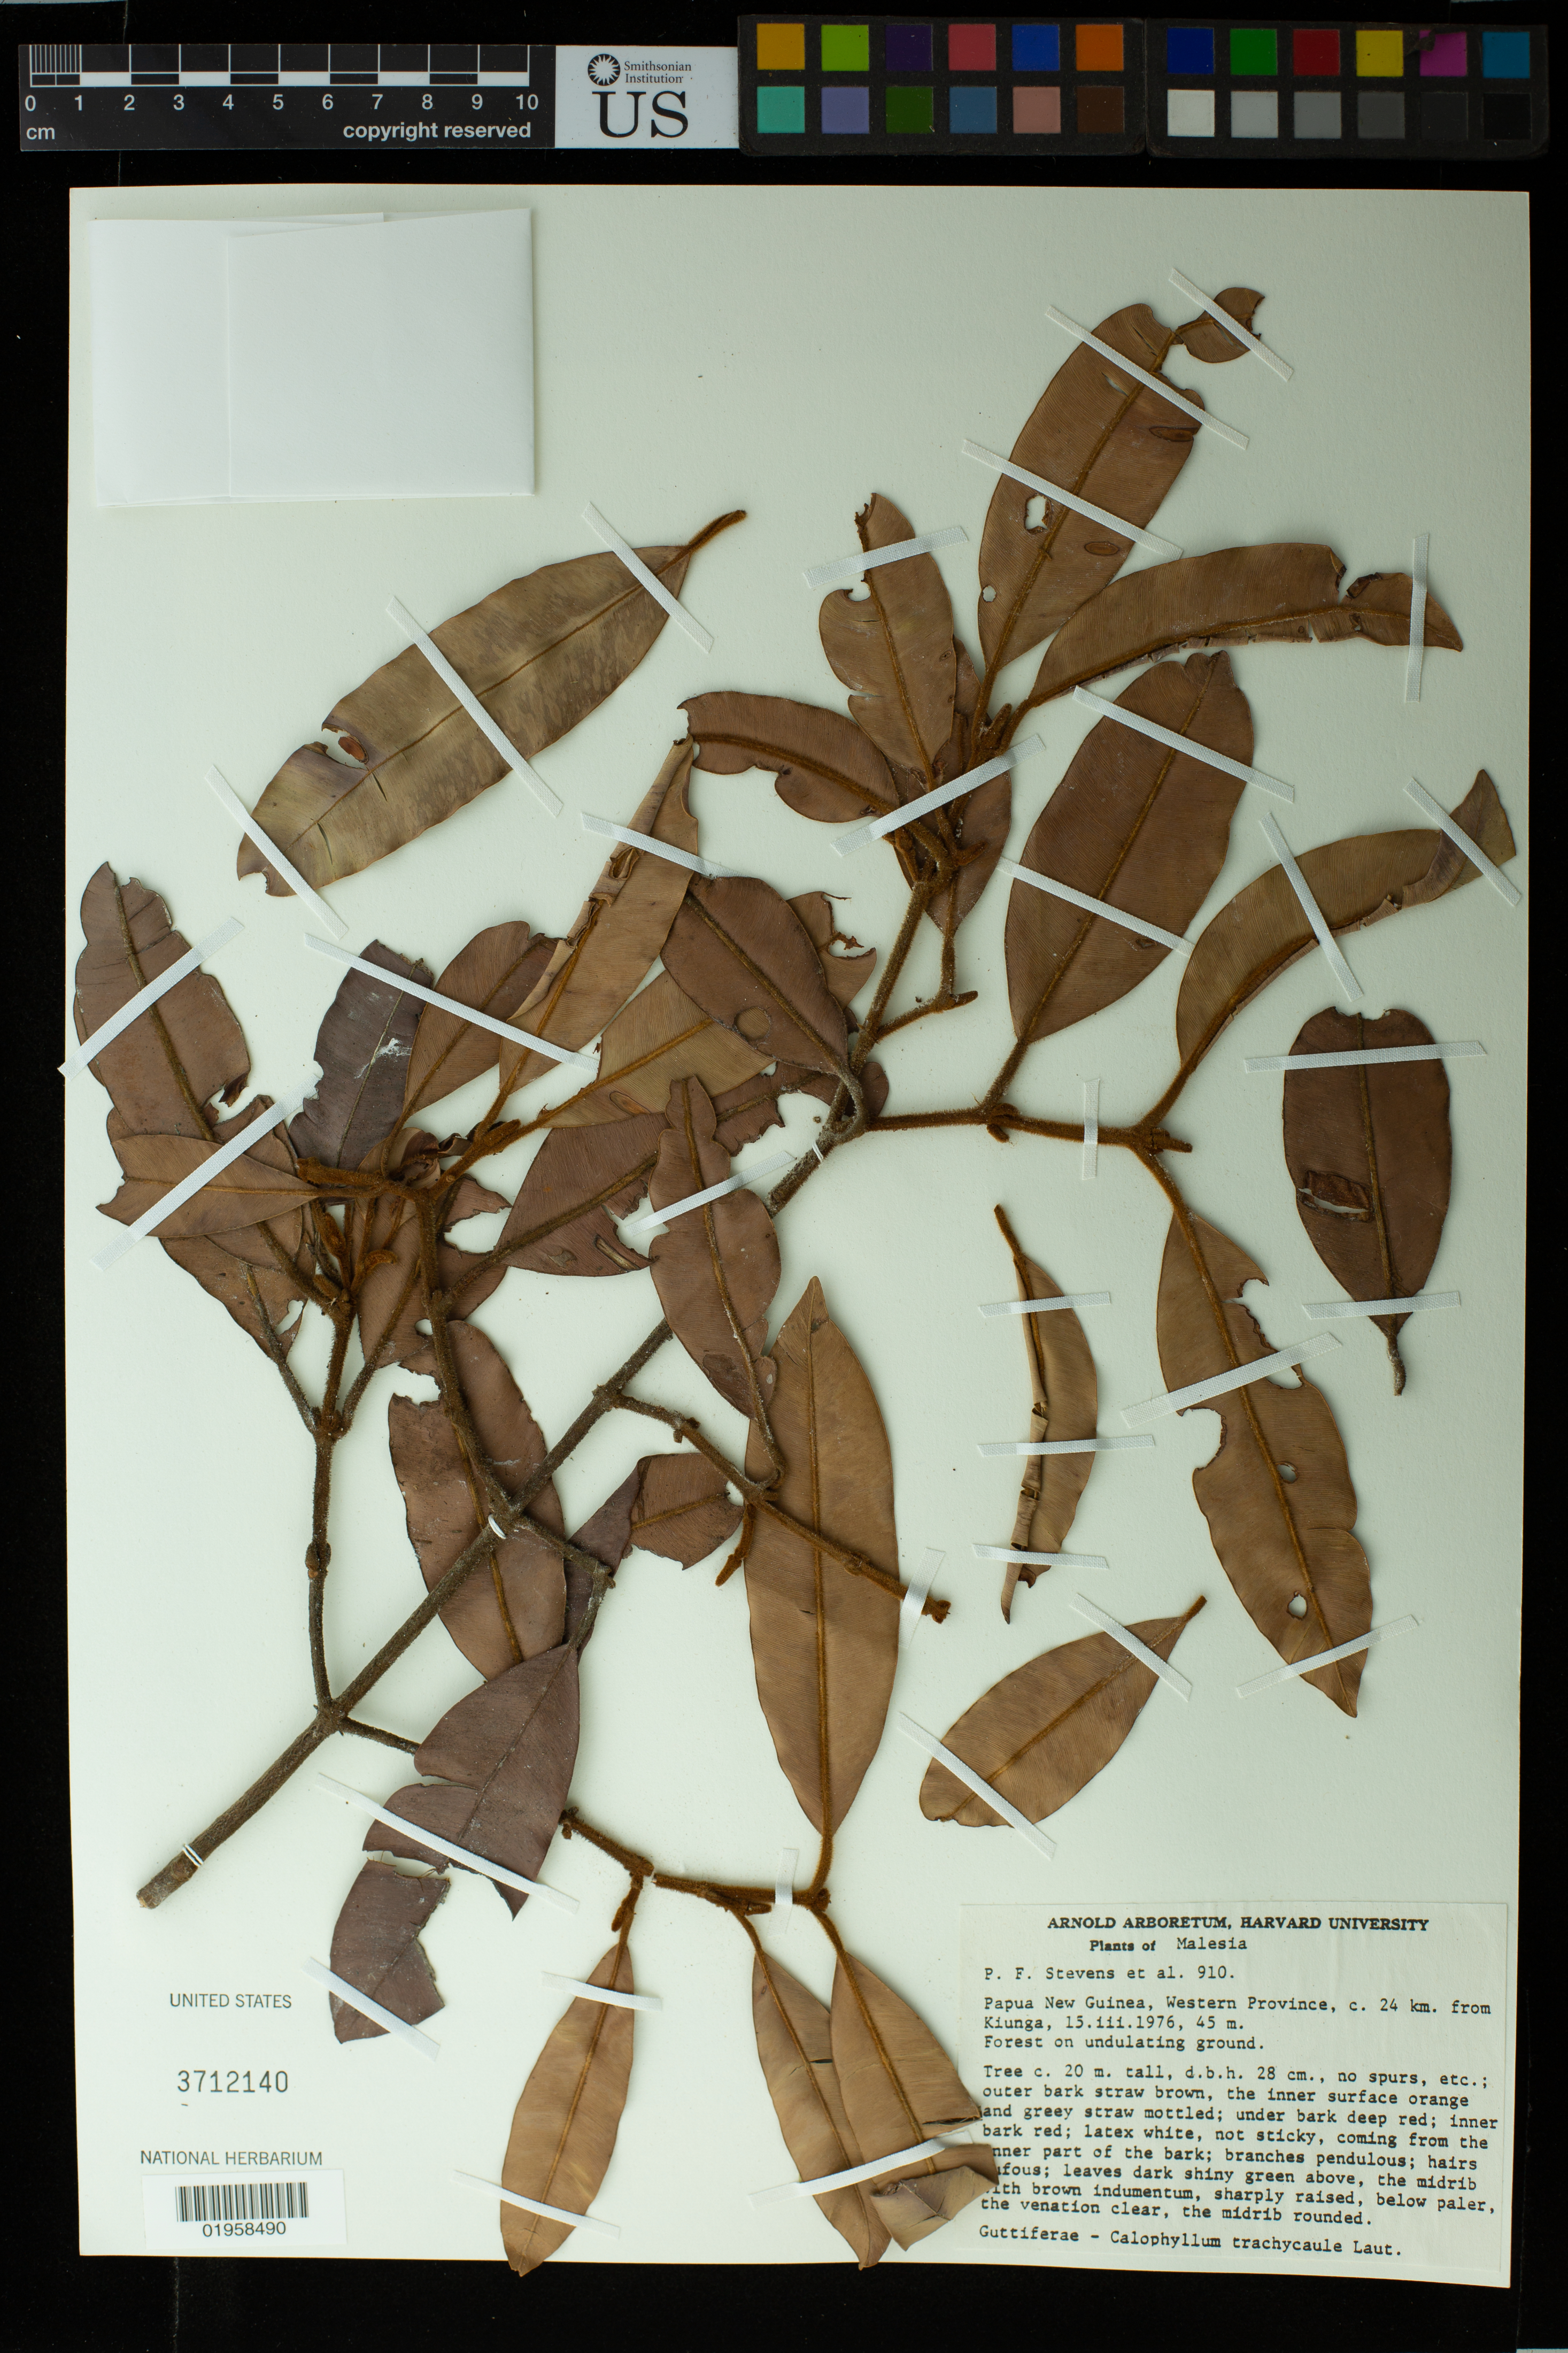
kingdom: Plantae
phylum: Tracheophyta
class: Magnoliopsida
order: Malpighiales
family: Calophyllaceae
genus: Calophyllum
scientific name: Calophyllum trachycaule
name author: Lauterb.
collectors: P. F. Stevens et al.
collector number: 910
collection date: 1976-03-15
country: Papua New Guinea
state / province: Western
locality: Kiunga. About 24 km from Kiunga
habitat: Forest on undulating ground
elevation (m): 45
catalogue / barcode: US 3712140